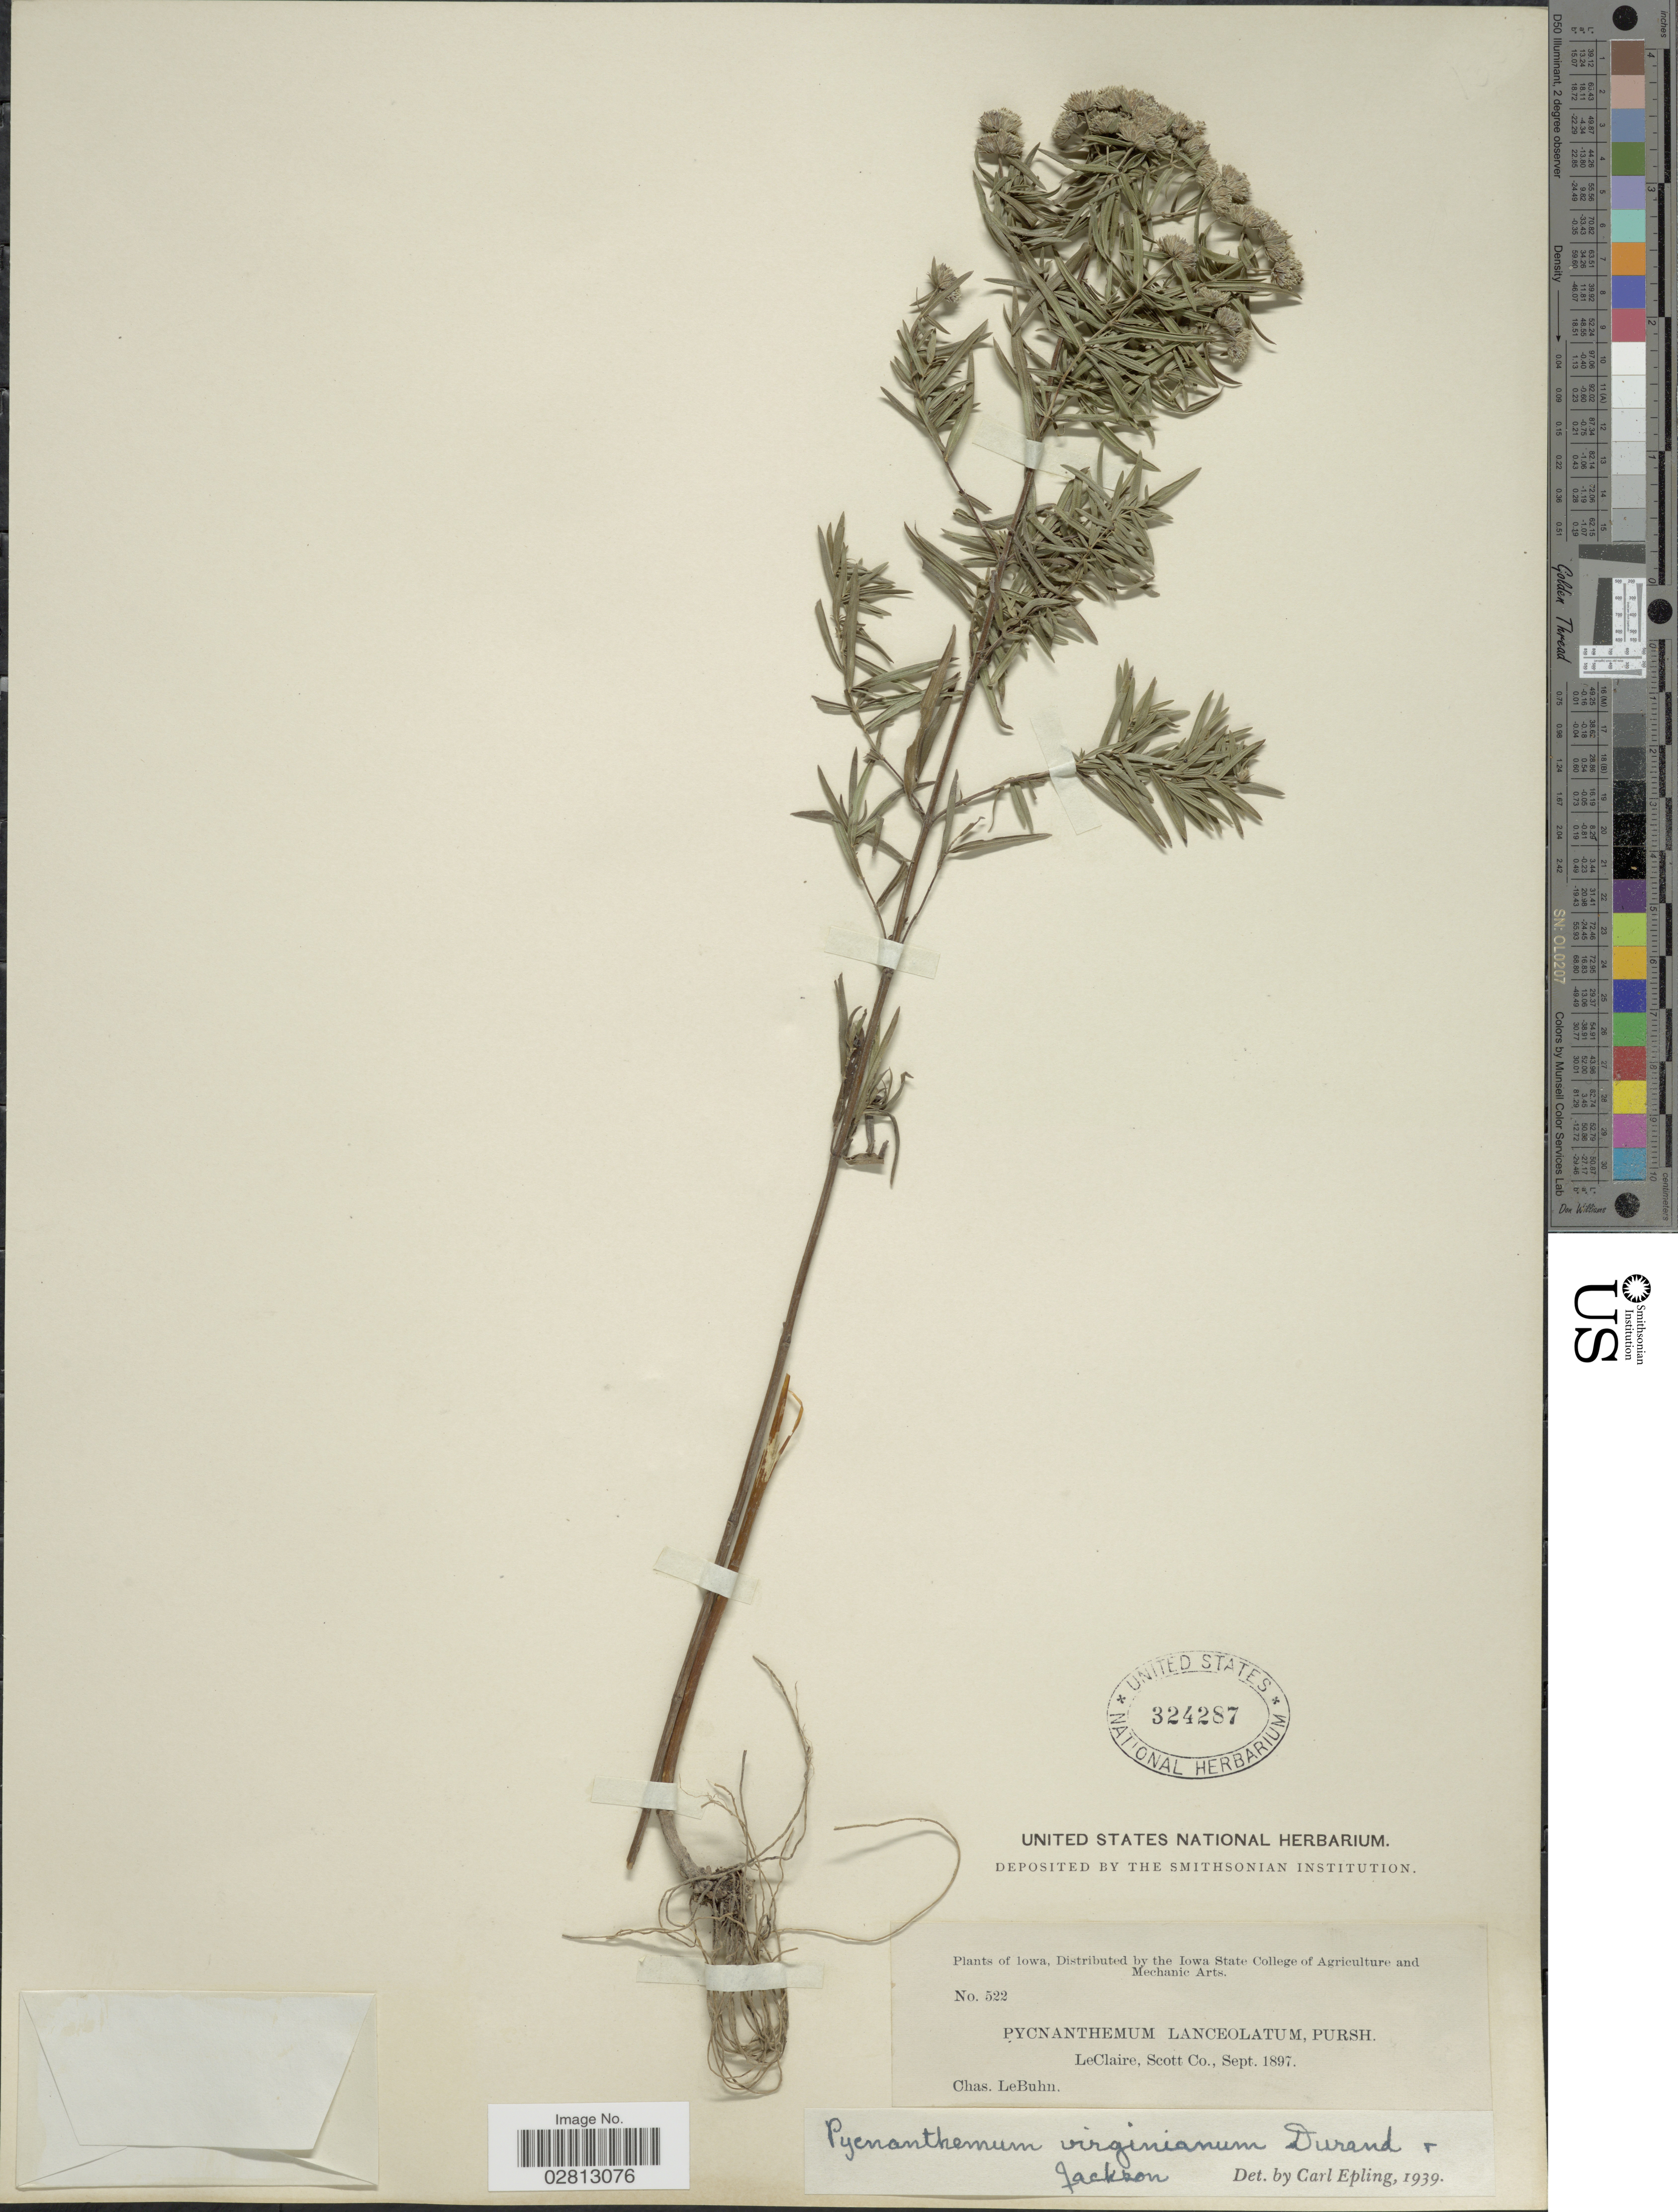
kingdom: Plantae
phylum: Tracheophyta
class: Magnoliopsida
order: Lamiales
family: Lamiaceae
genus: Pycnanthemum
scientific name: Pycnanthemum virginianum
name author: (L.) Durand & B.D. Jacks. ex B.L. Rob. & Fernald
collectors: C. LeBuhn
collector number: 522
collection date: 1897-09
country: United States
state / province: Iowa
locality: LeClaire, Scott Co.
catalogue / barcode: US 324287